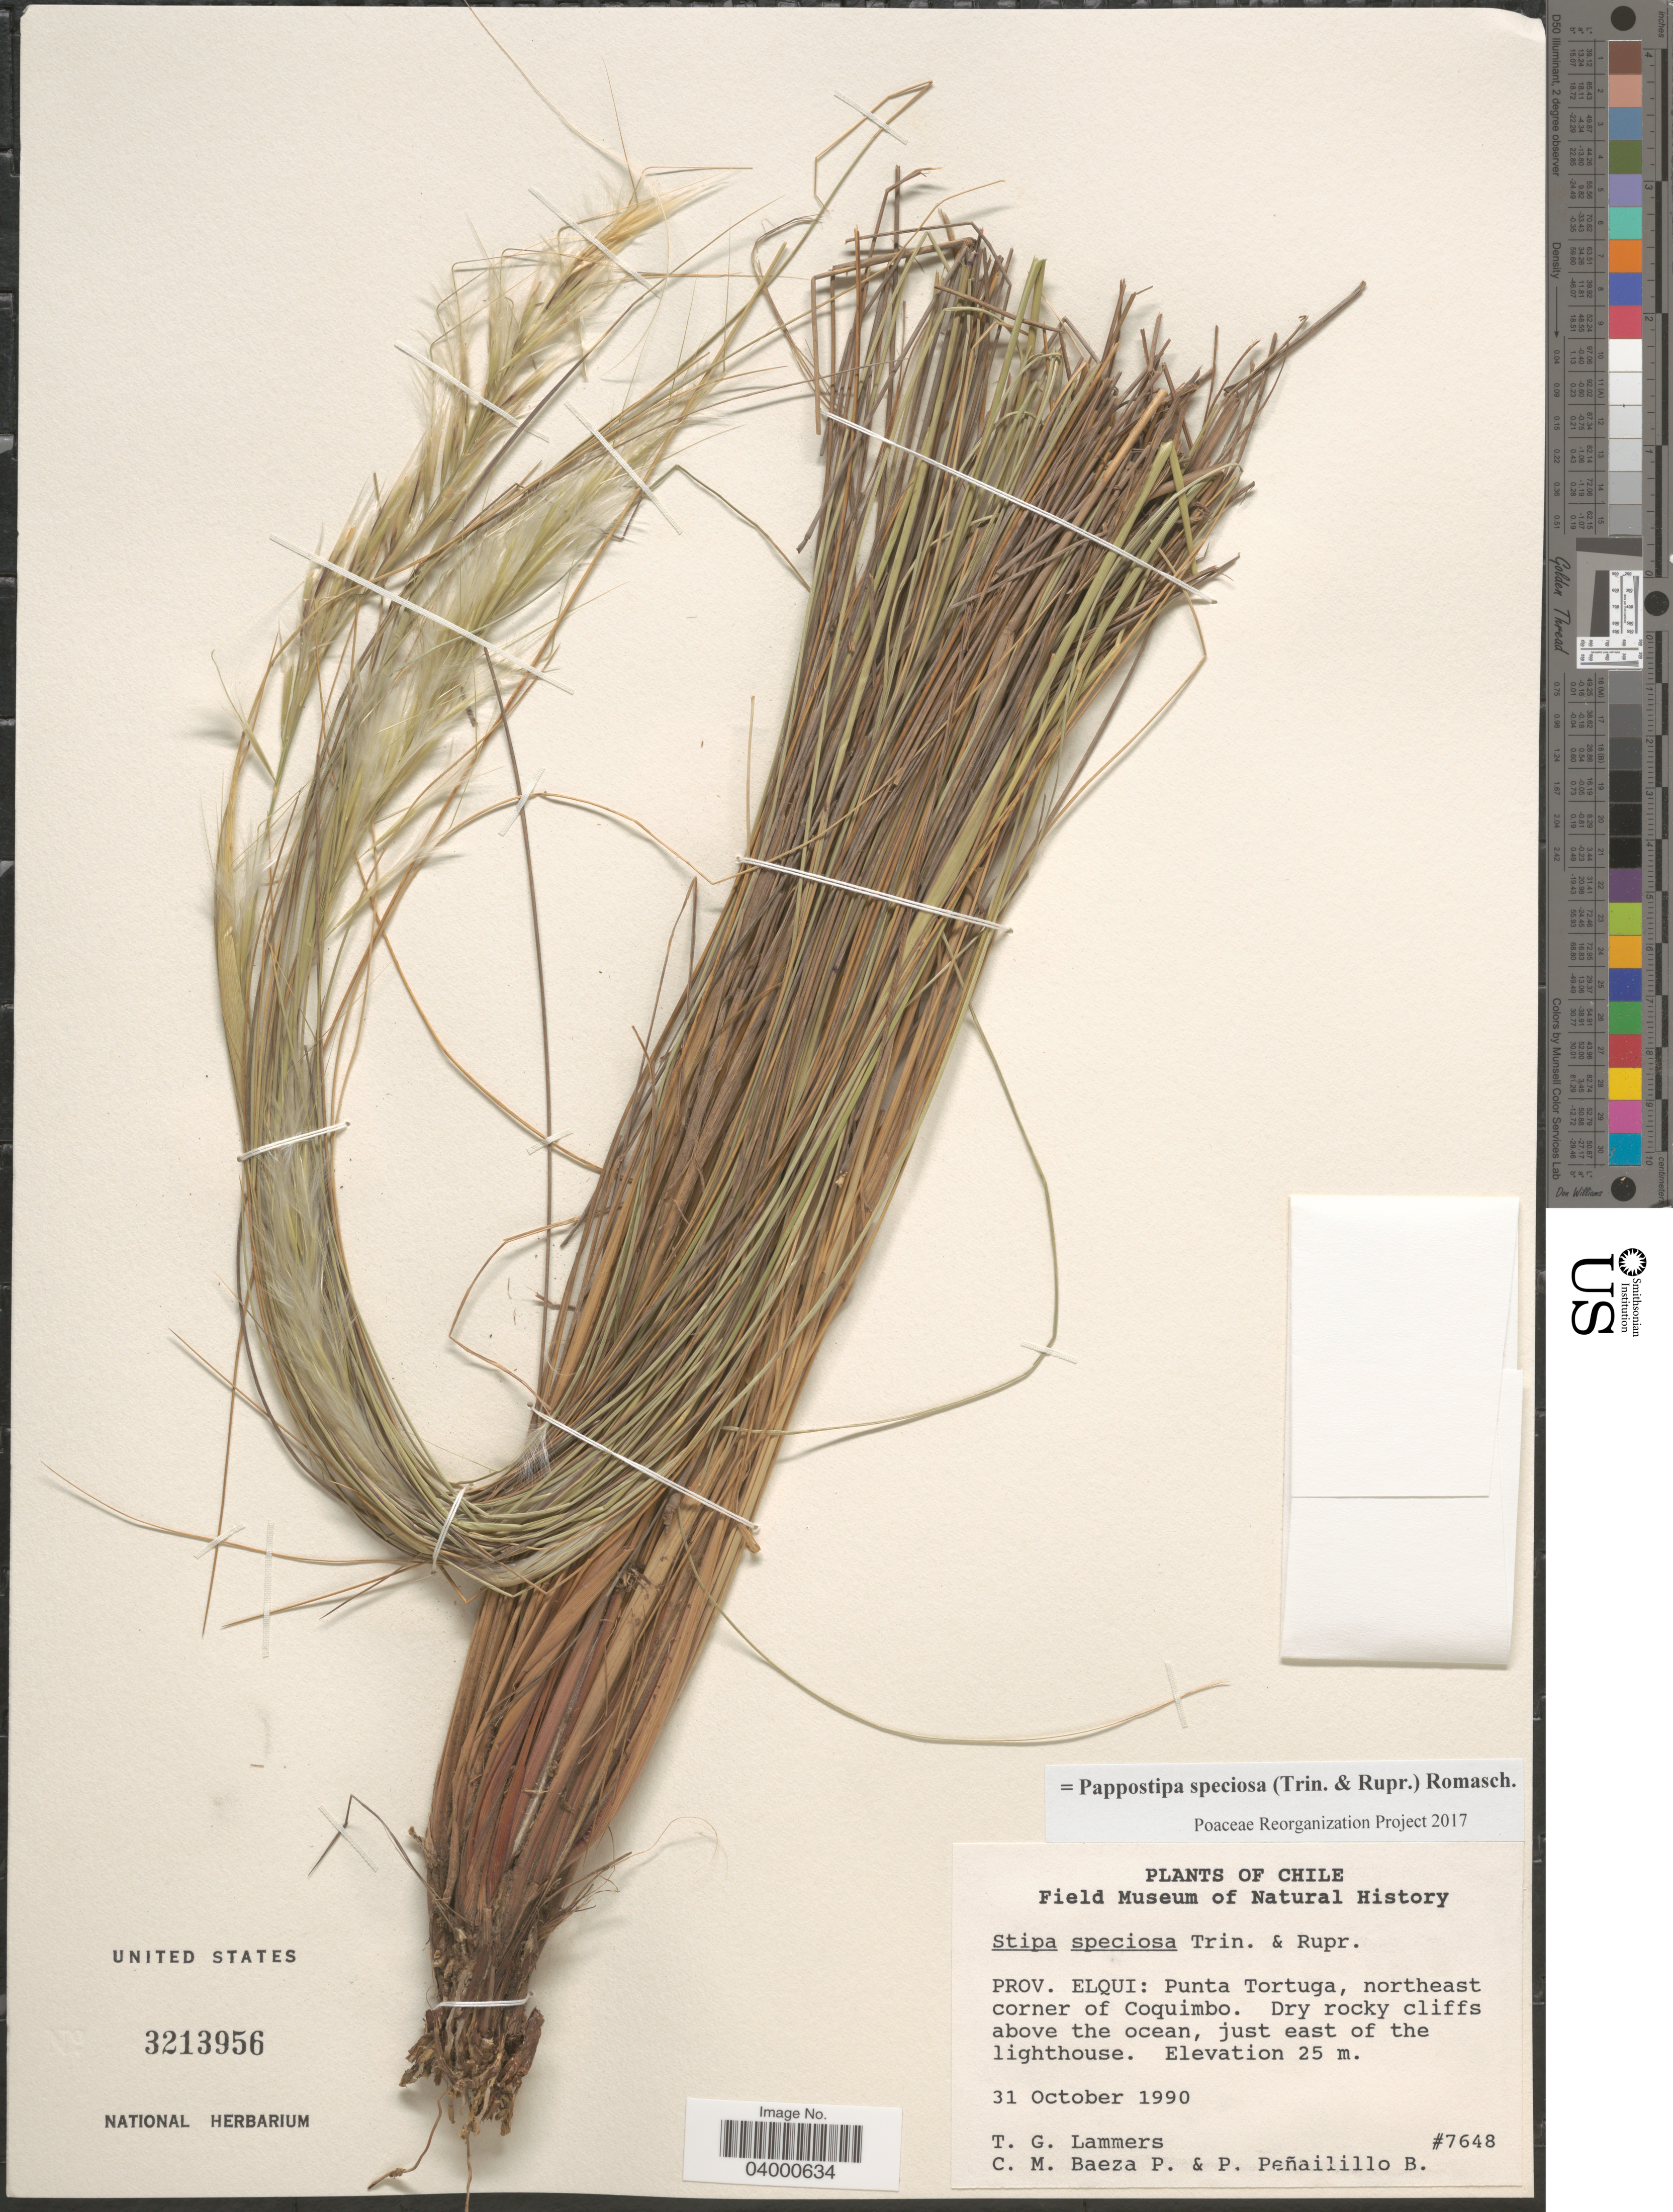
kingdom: Plantae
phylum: Tracheophyta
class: Liliopsida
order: Poales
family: Poaceae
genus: Pappostipa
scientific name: Pappostipa speciosa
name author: (Trin. & Rupr.) Romasch.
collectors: T. Lammers, C. Baeza & P. Peñailillo B.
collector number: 7648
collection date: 1990-10-31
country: Chile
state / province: Coquimbo (IV)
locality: Prov. Elquit: Punta Tortuga, northeast corner of Coquimbo. Dry rocky cliffs above the ocean, just east of the lighthouse.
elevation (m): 25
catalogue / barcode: US 3213956